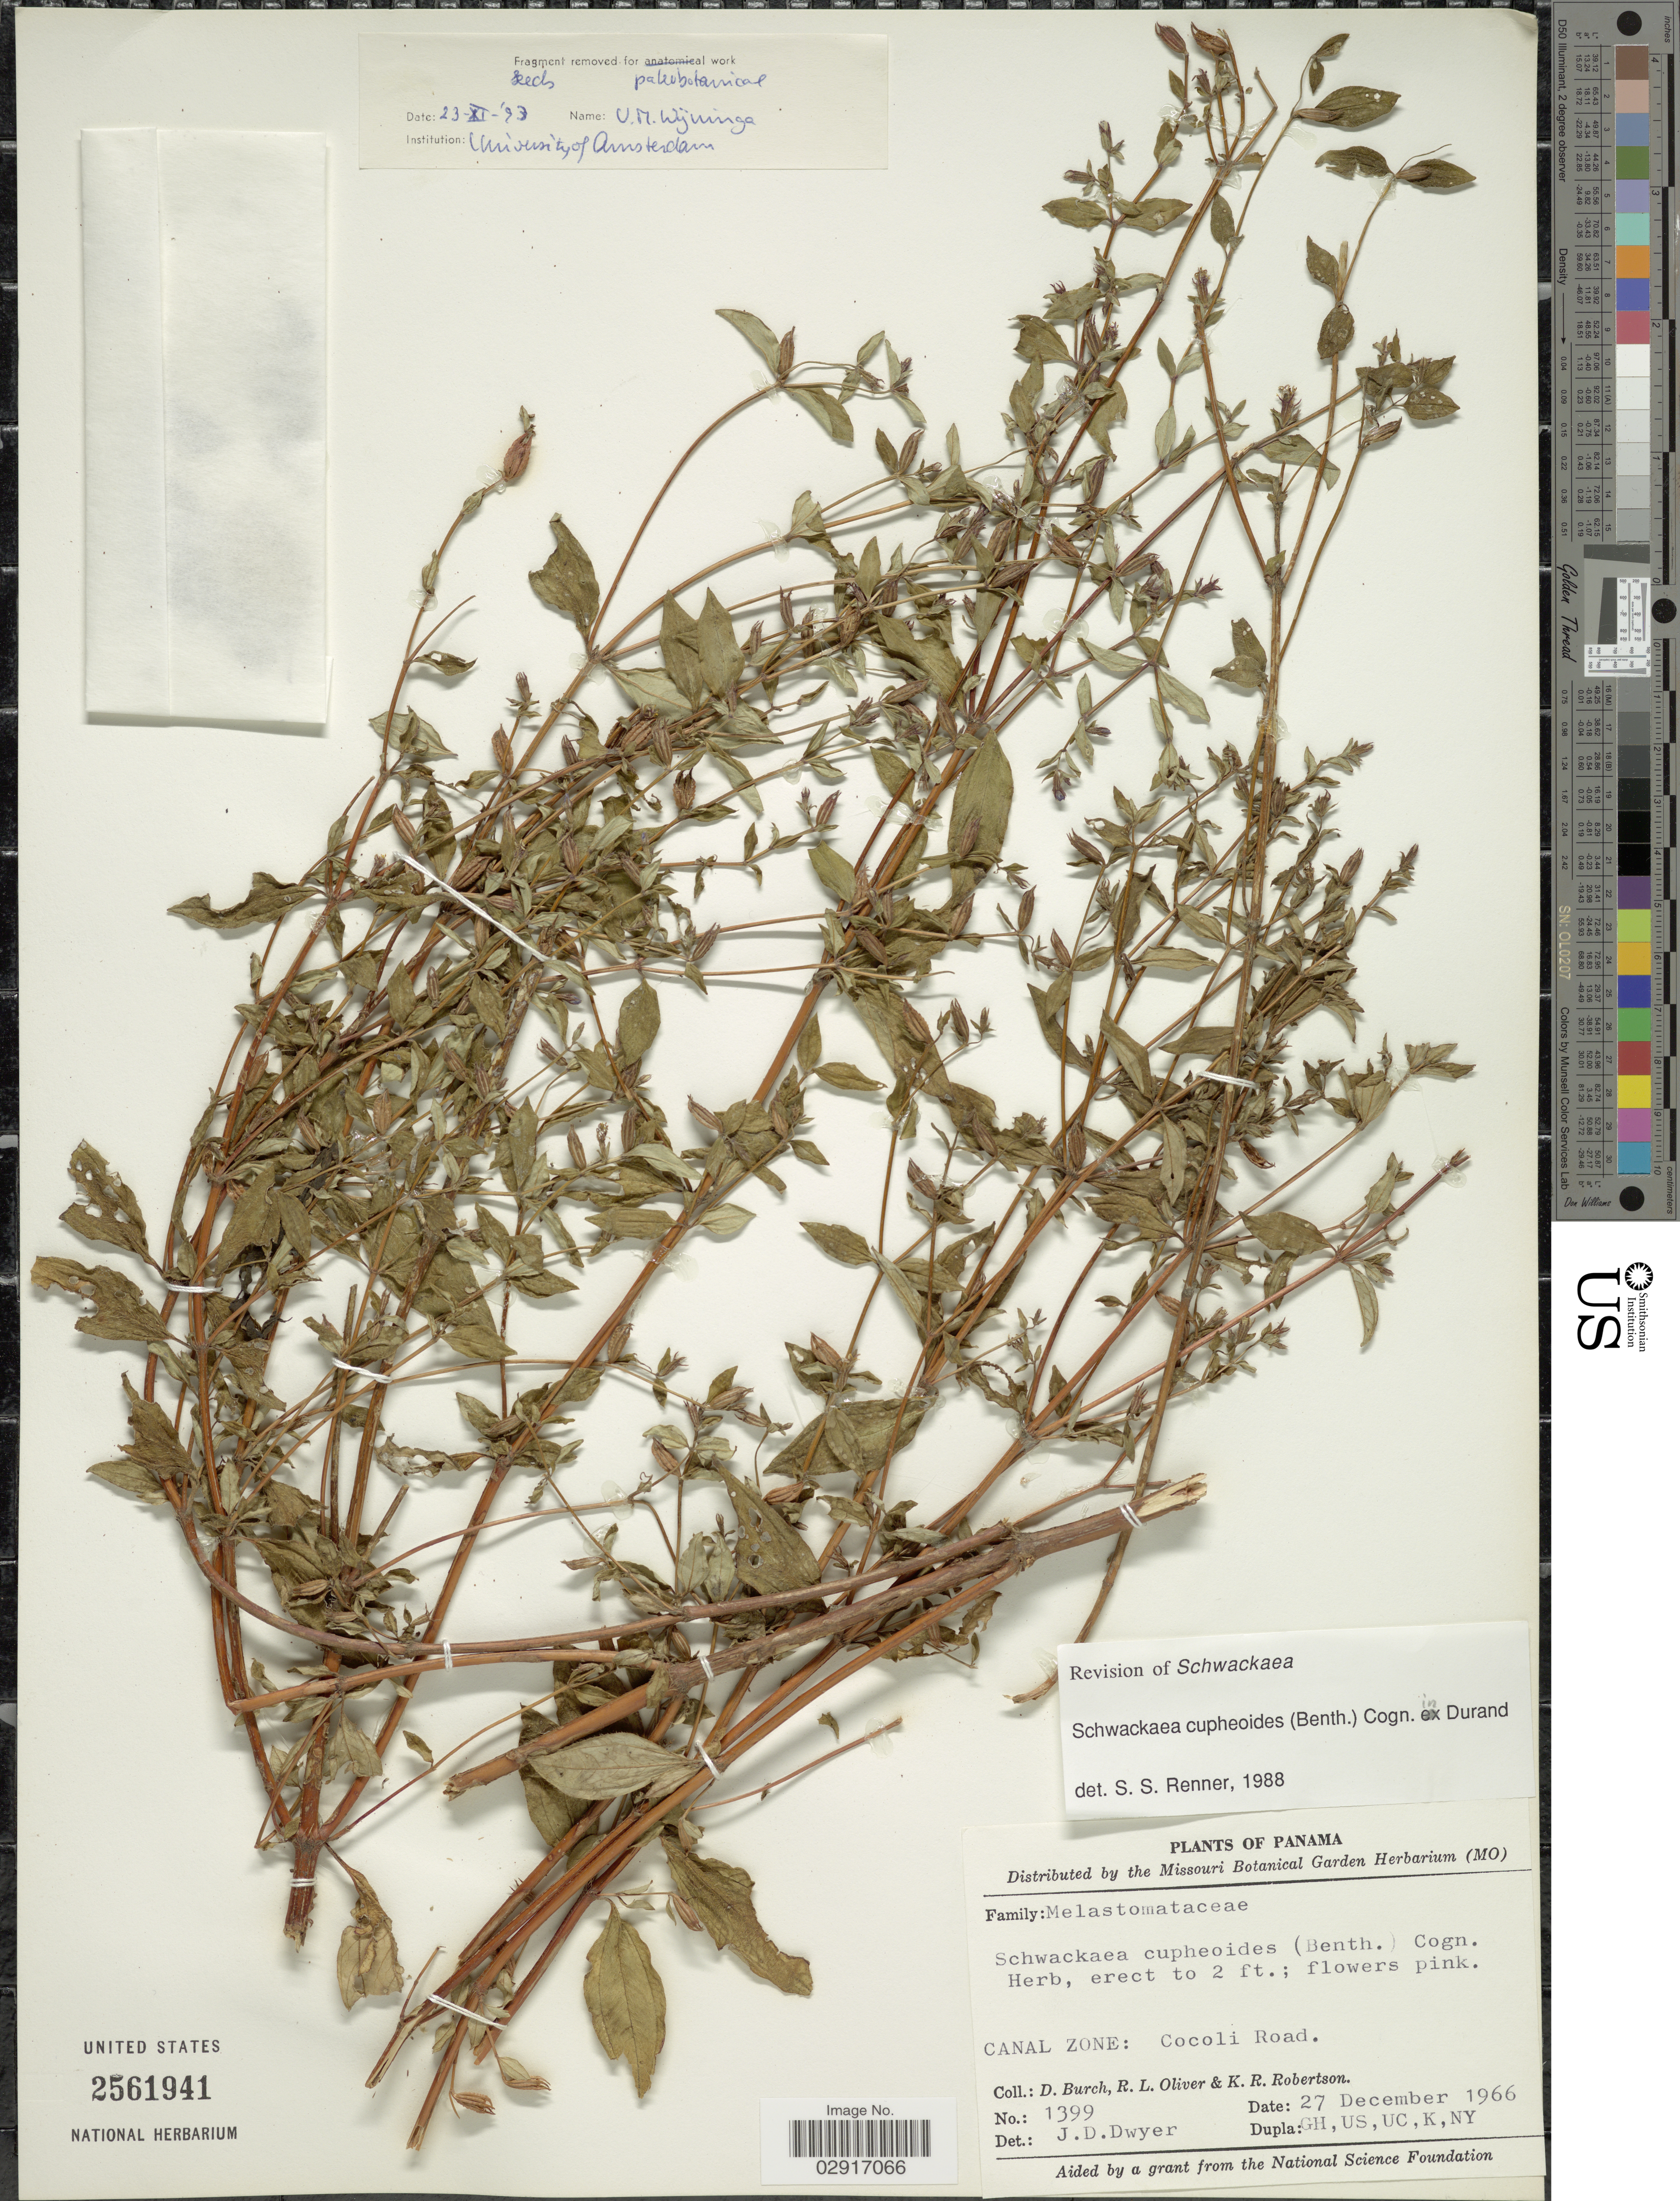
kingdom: Plantae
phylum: Tracheophyta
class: Magnoliopsida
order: Myrtales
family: Melastomataceae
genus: Schwackaea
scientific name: Schwackaea cupheoides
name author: (Benth.) Cogn.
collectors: D. Burch, R. Oliver & K. Robertson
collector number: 1399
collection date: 1966-12-27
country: Panama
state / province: Panamá Oeste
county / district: Canal Zone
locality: Cocoli Road.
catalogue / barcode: US 2561941